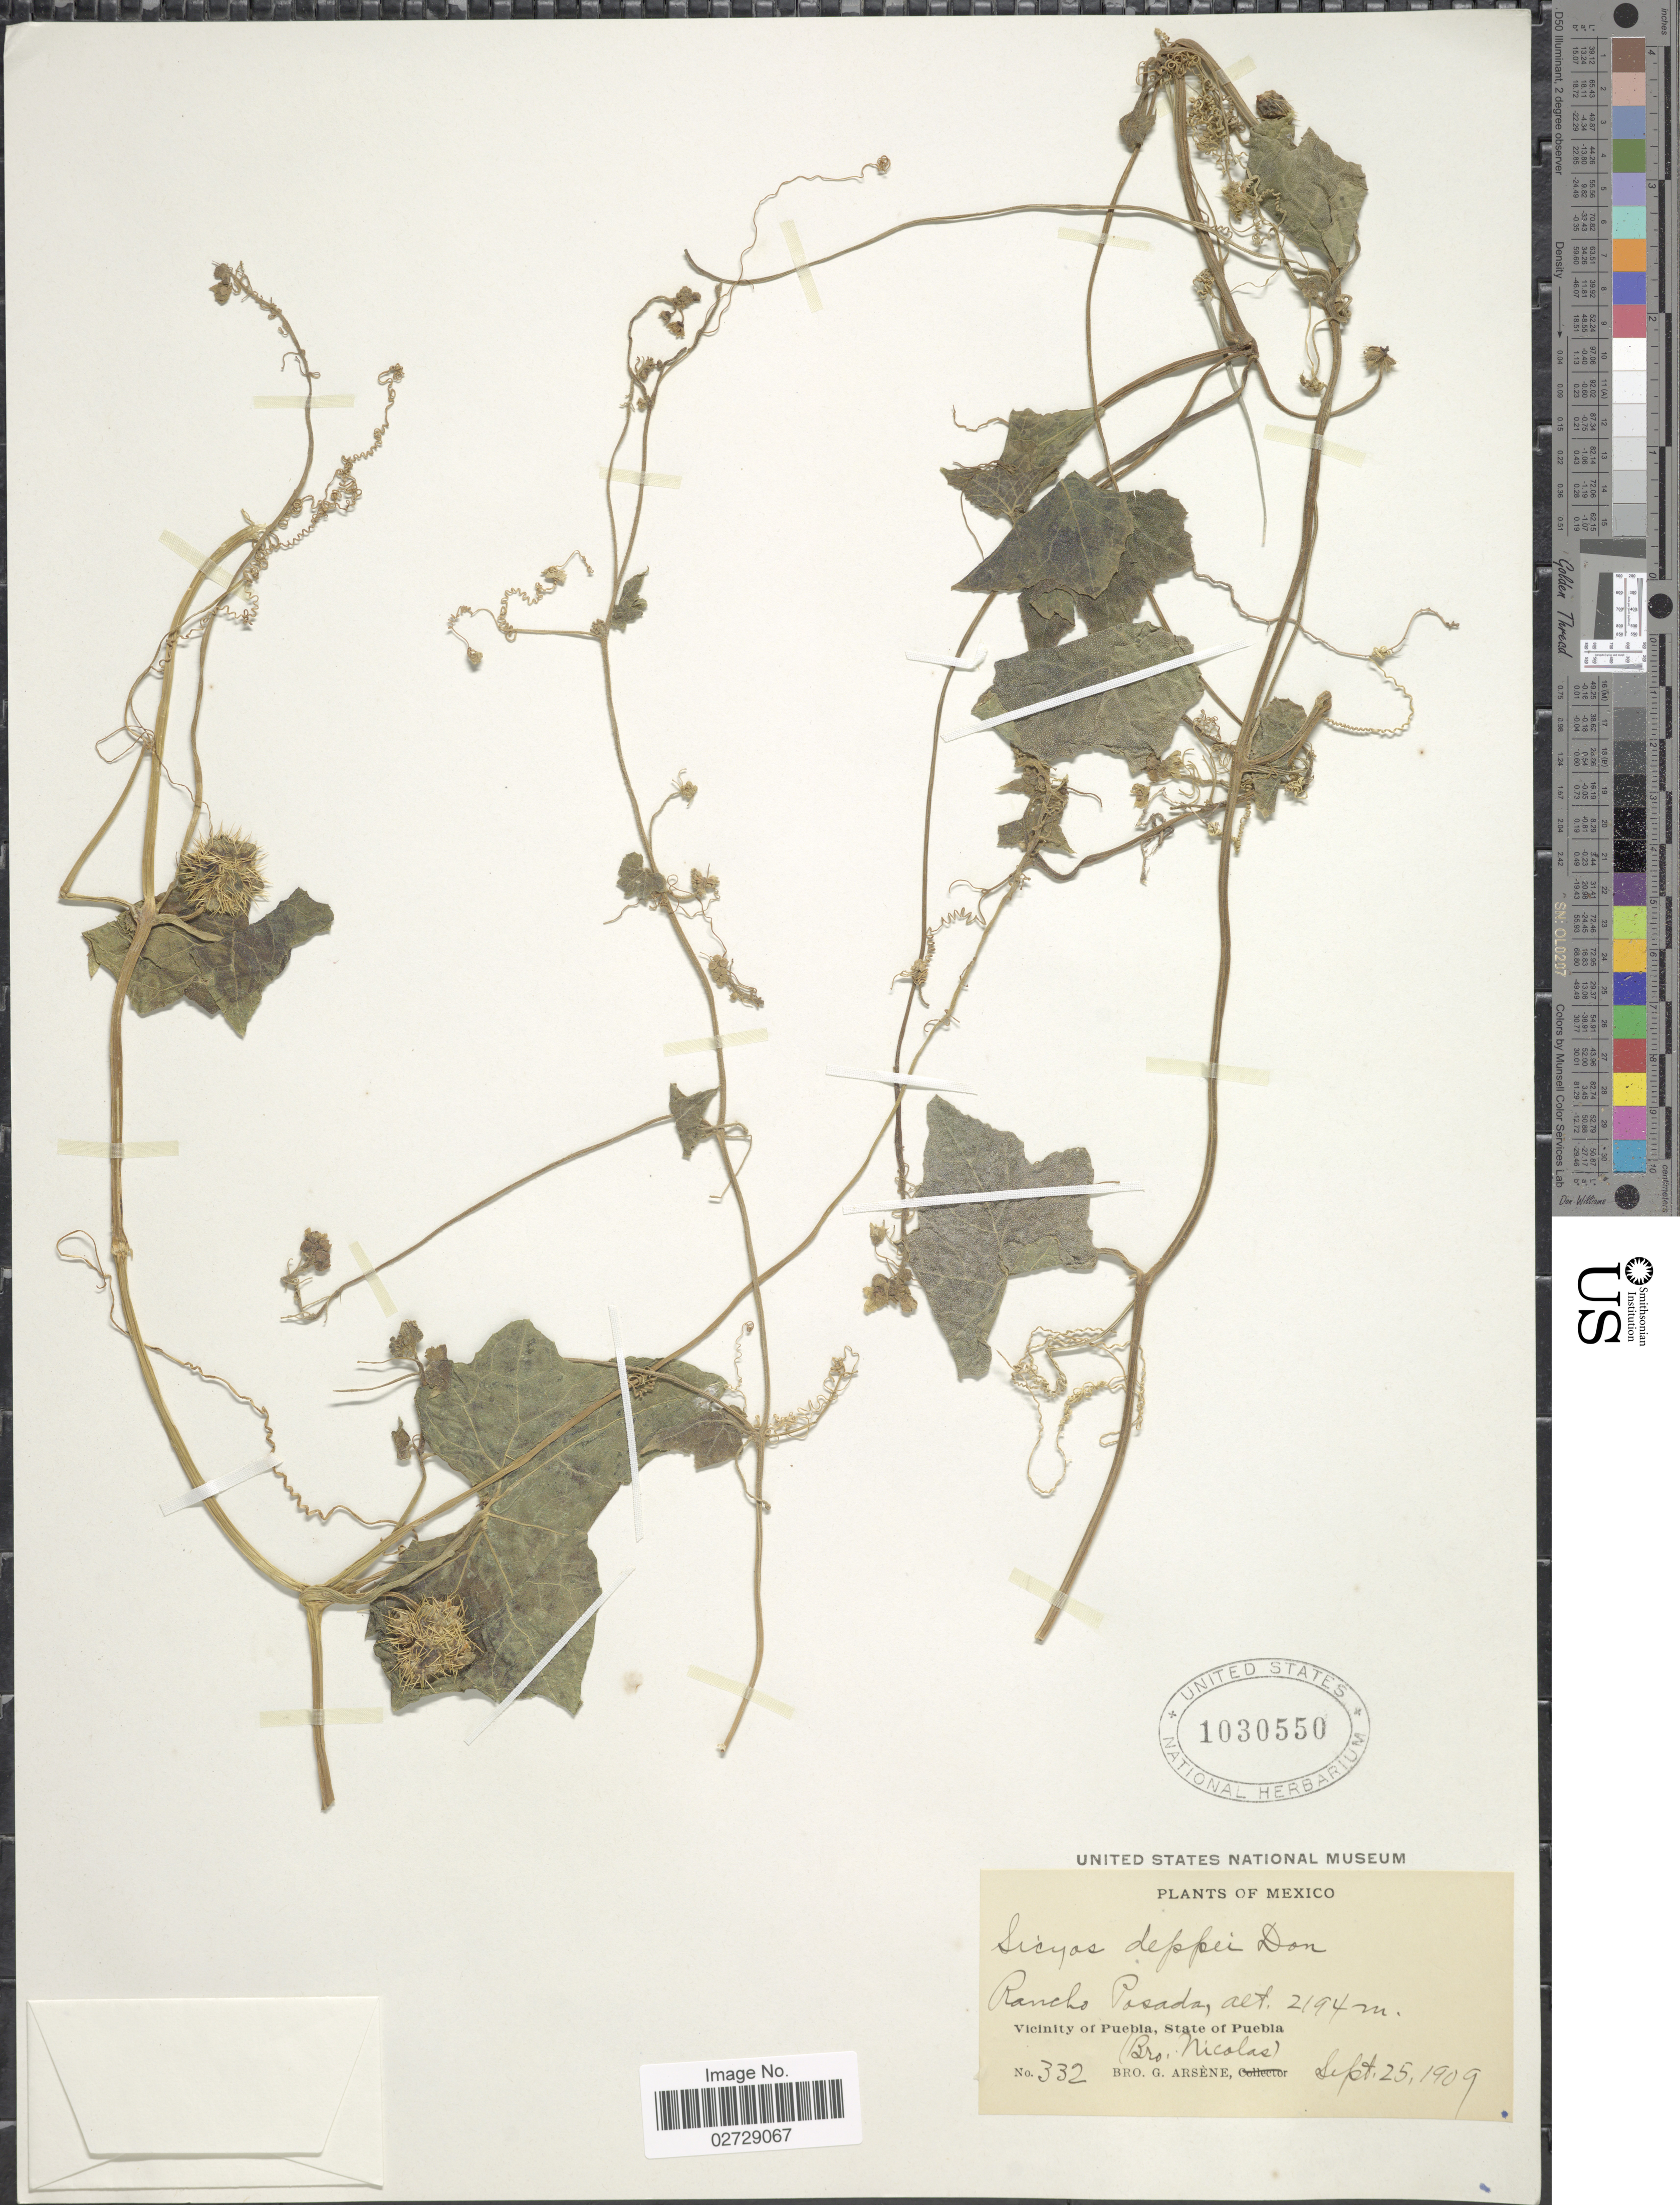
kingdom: Plantae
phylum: Tracheophyta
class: Magnoliopsida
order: Cucurbitales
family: Cucurbitaceae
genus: Sicyos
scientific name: Sicyos deppei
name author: G. Don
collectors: Bro. Nicolas & Bro. G. Arsène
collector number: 332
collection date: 1909-09-25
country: Mexico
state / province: Puebla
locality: Rancho Posada, Vicinity of Puebla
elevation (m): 2194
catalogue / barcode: US 1030550